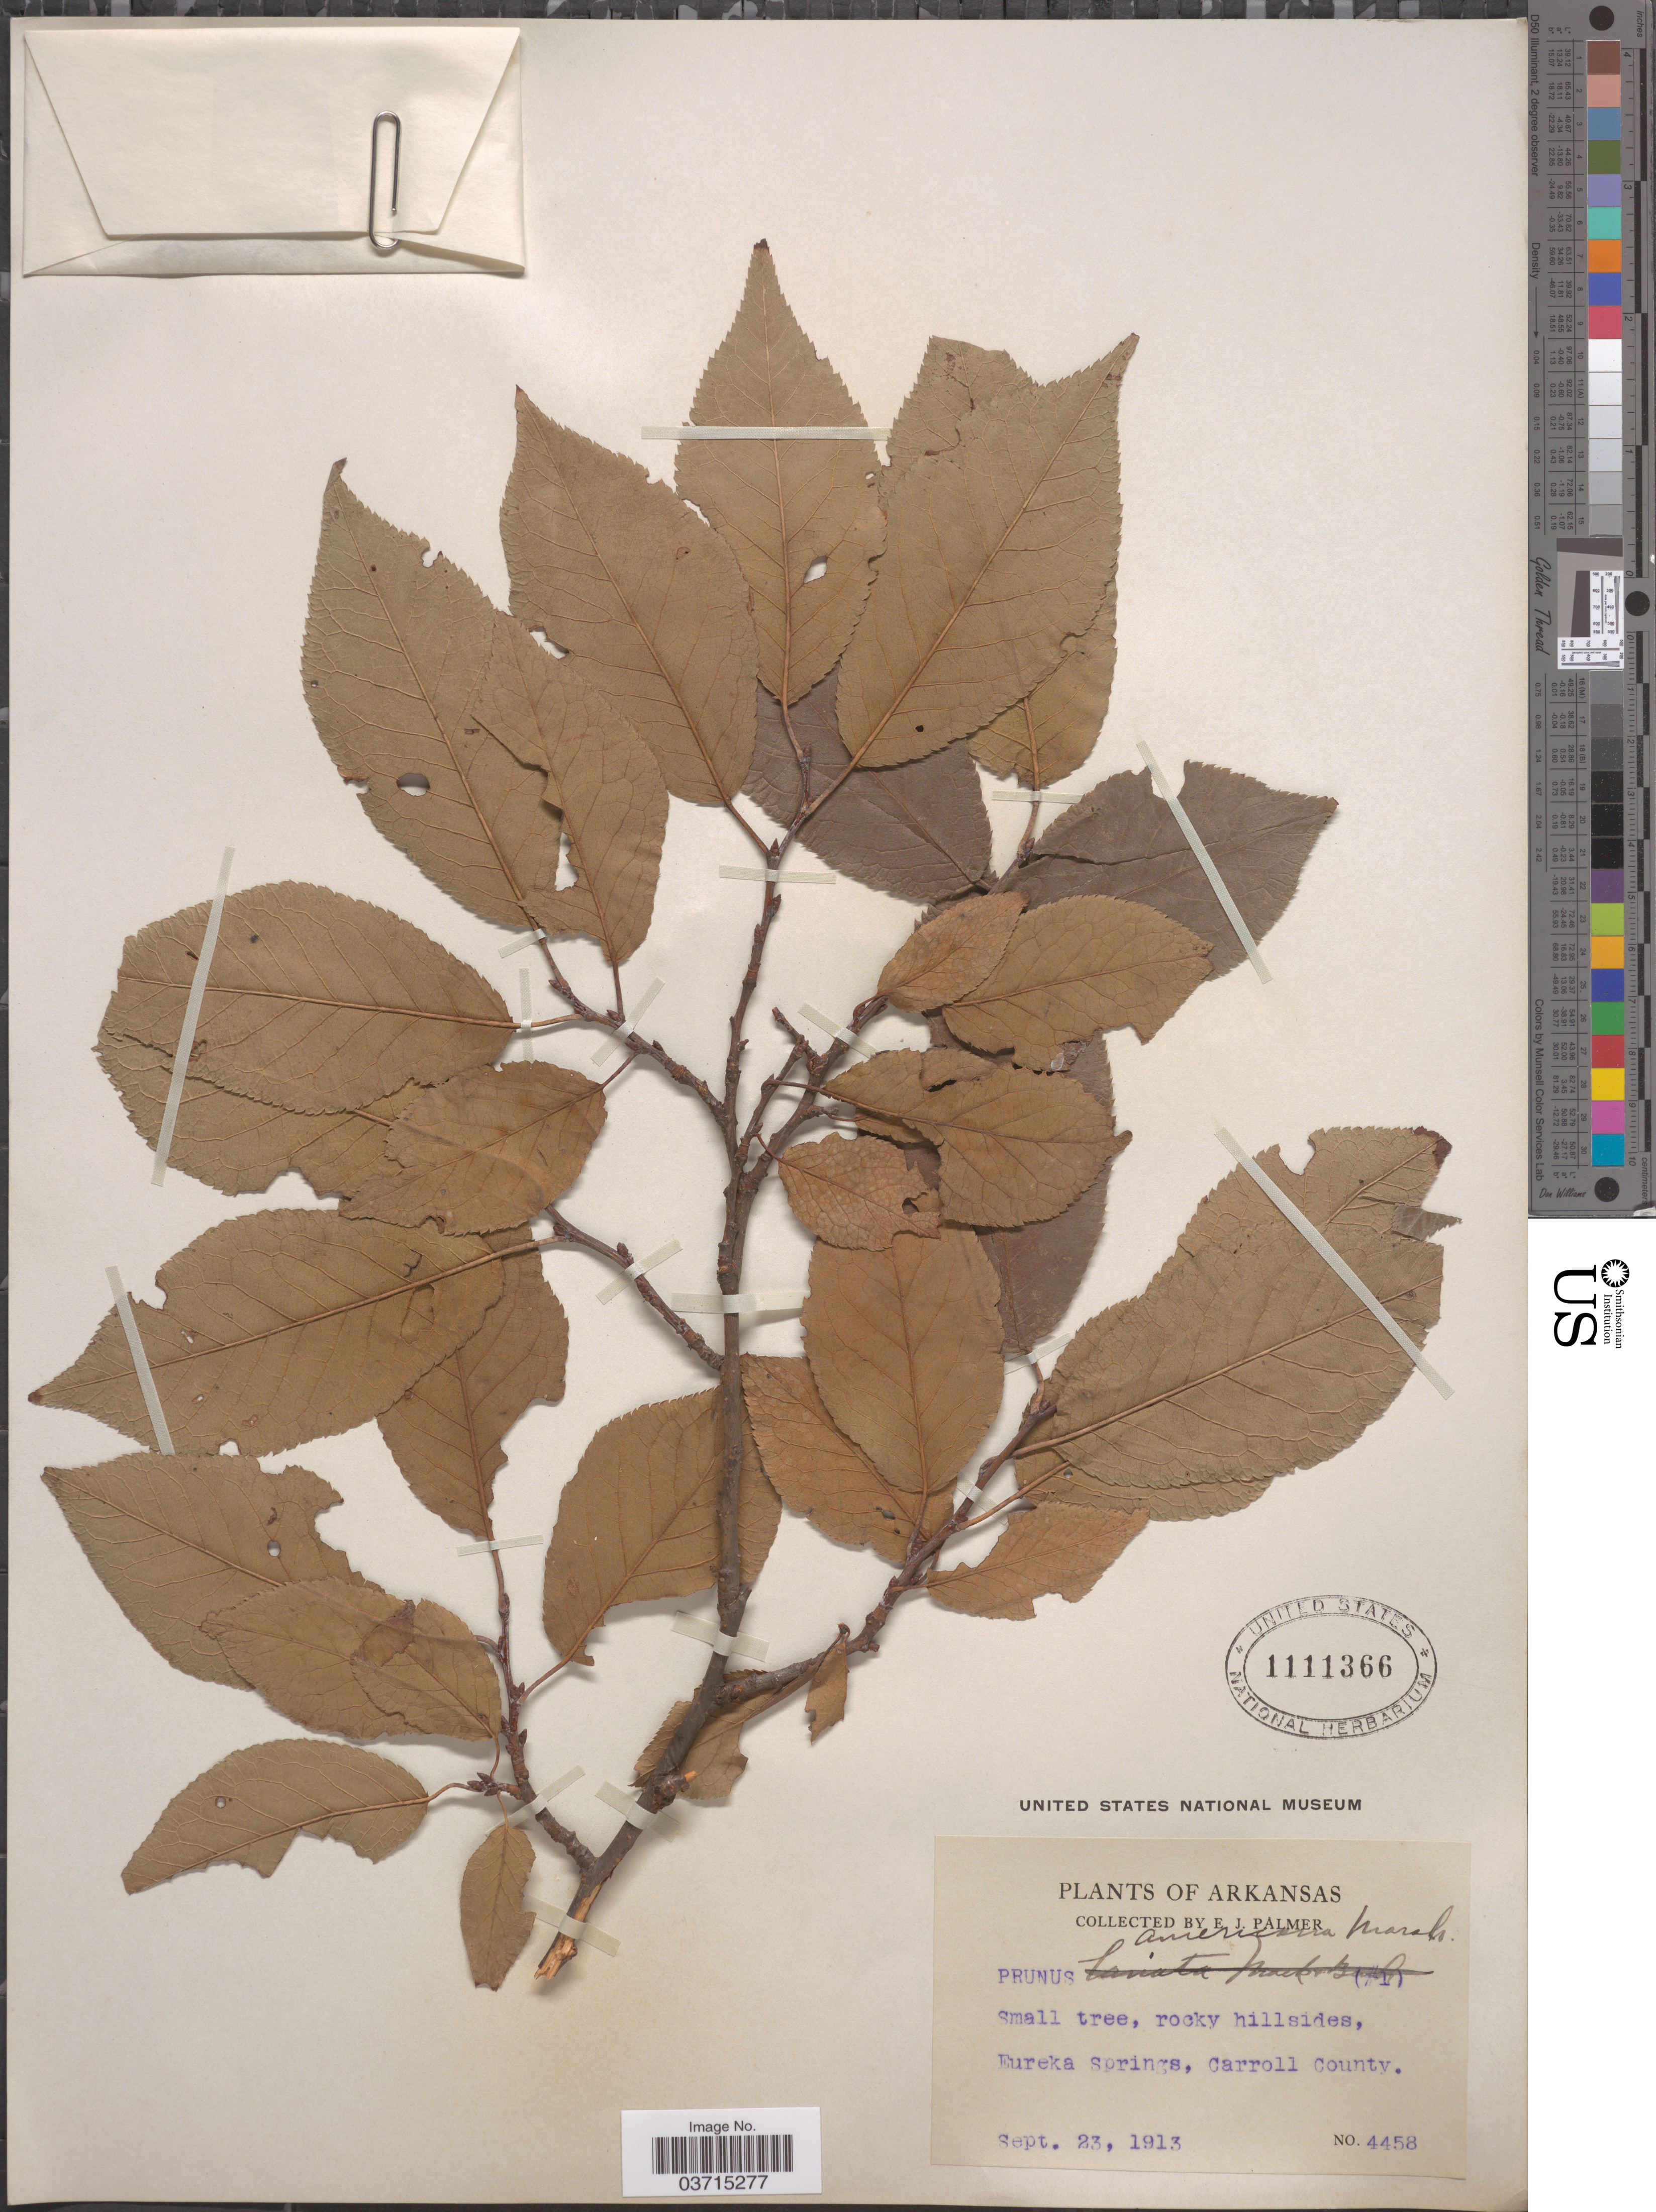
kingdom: Plantae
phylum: Tracheophyta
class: Magnoliopsida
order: Rosales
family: Rosaceae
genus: Prunus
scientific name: Prunus americana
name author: Marshall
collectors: E. J. Palmer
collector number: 4458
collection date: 1913-09-23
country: United States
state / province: Arkansas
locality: Eureka Springs, Carroll County.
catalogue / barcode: US 1111366